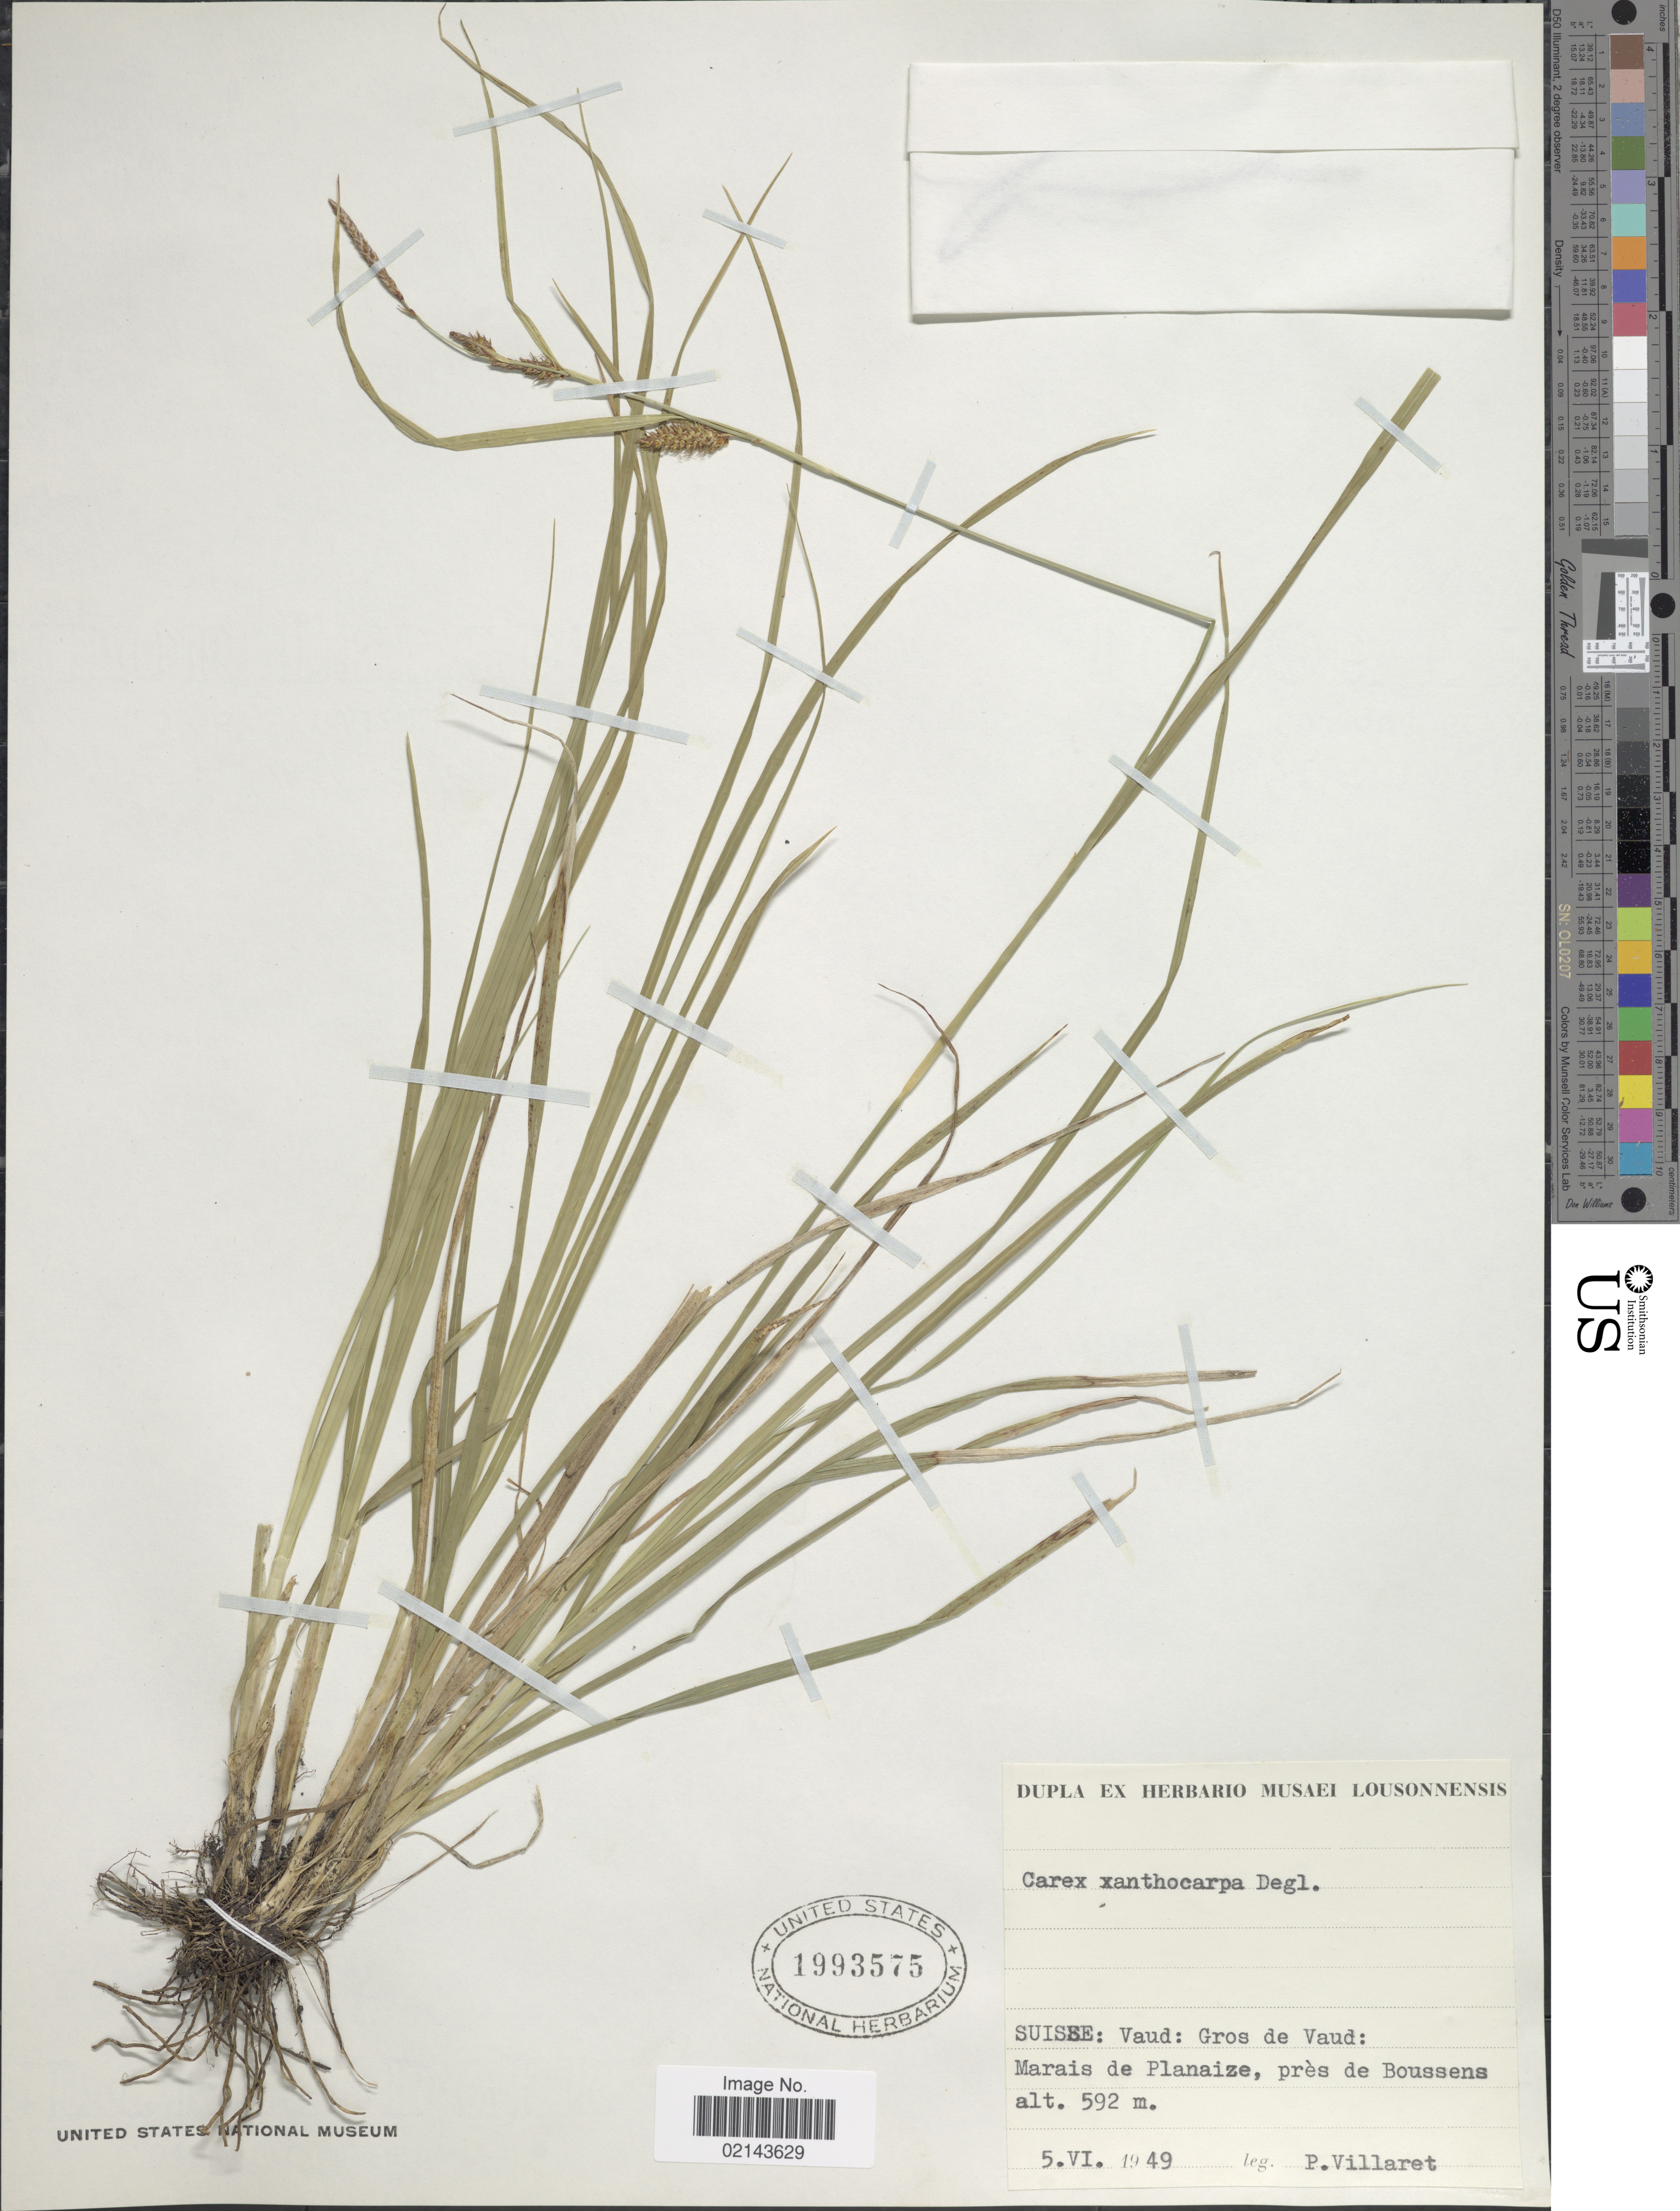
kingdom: Plantae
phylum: Tracheophyta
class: Liliopsida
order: Poales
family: Cyperaceae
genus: Carex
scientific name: Carex x xanthocarpa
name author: Degl.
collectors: P. Villaret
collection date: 1949-06-05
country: Switzerland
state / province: Vaud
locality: Susse: Gros de Vaud: Marais de Planaize, près de Boussens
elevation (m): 592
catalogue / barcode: US 1993575